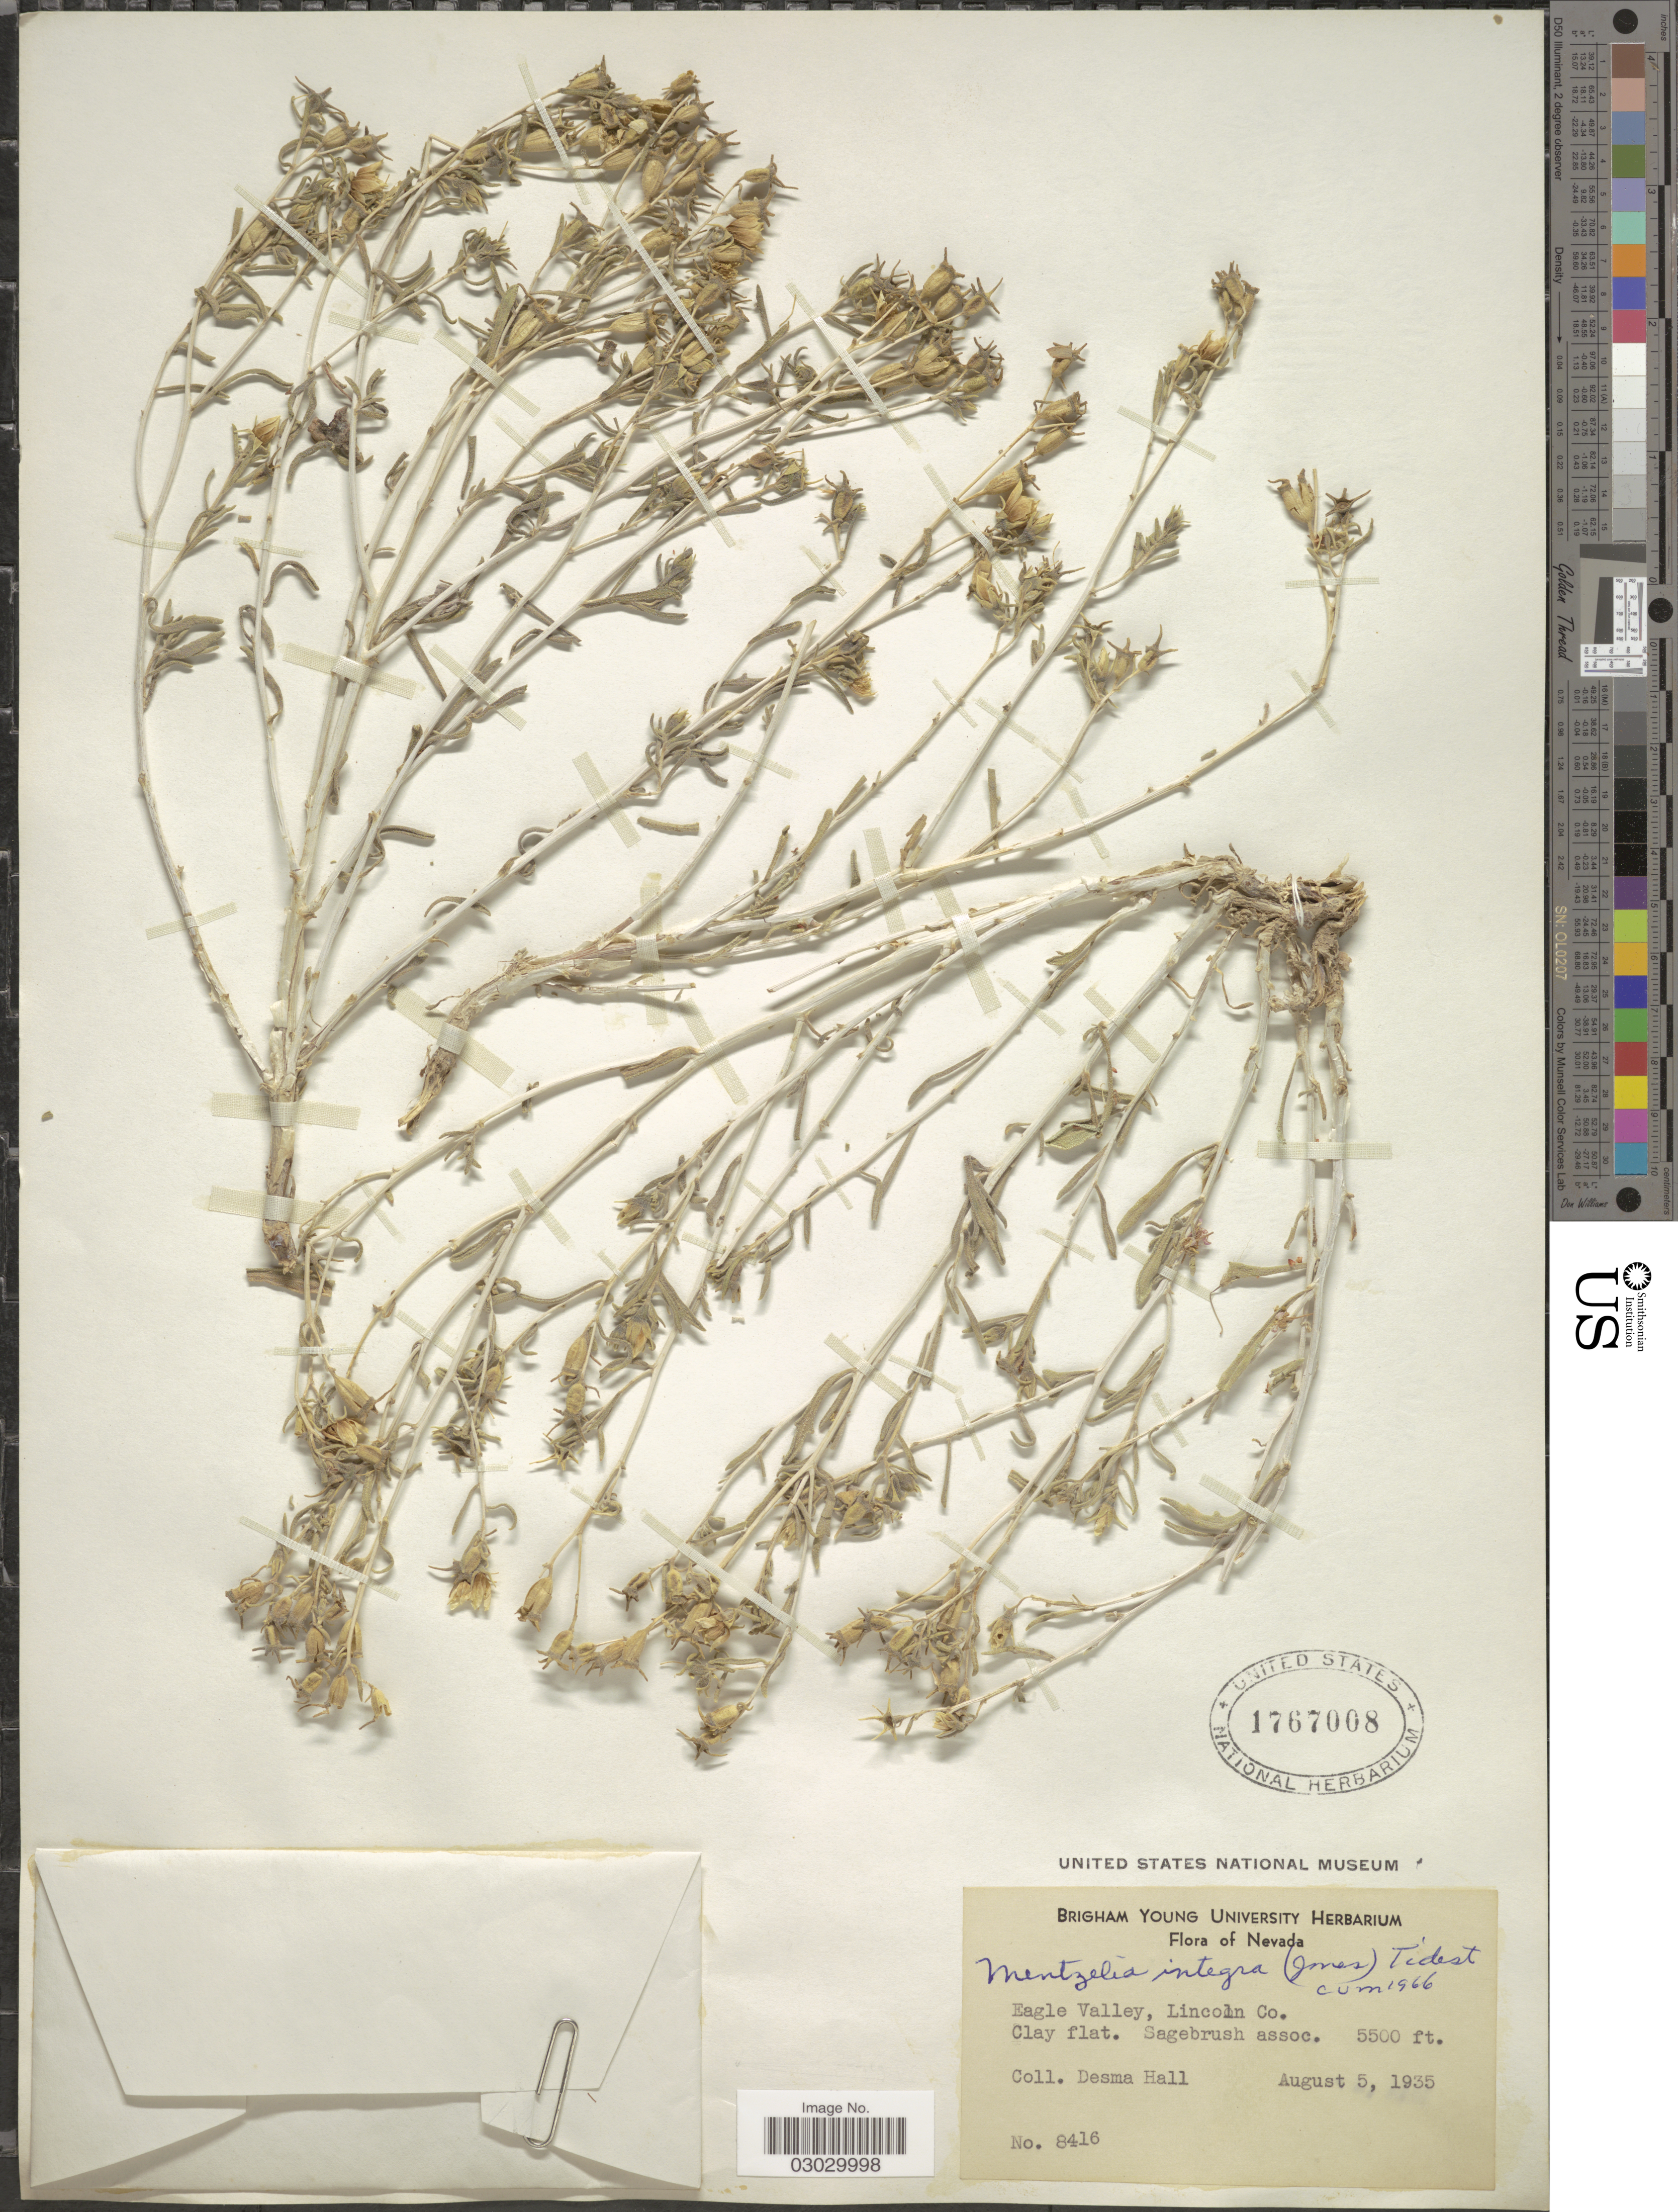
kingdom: Plantae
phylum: Tracheophyta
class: Magnoliopsida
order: Cornales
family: Loasaceae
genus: Mentzelia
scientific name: Mentzelia argillicola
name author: N.H. Holmgren & P.K. Holmgren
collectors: D. Hall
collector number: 8416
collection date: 1935-08-05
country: United States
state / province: Nevada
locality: Eagle Valley, Lincoln Co.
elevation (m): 1676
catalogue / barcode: US 1767008